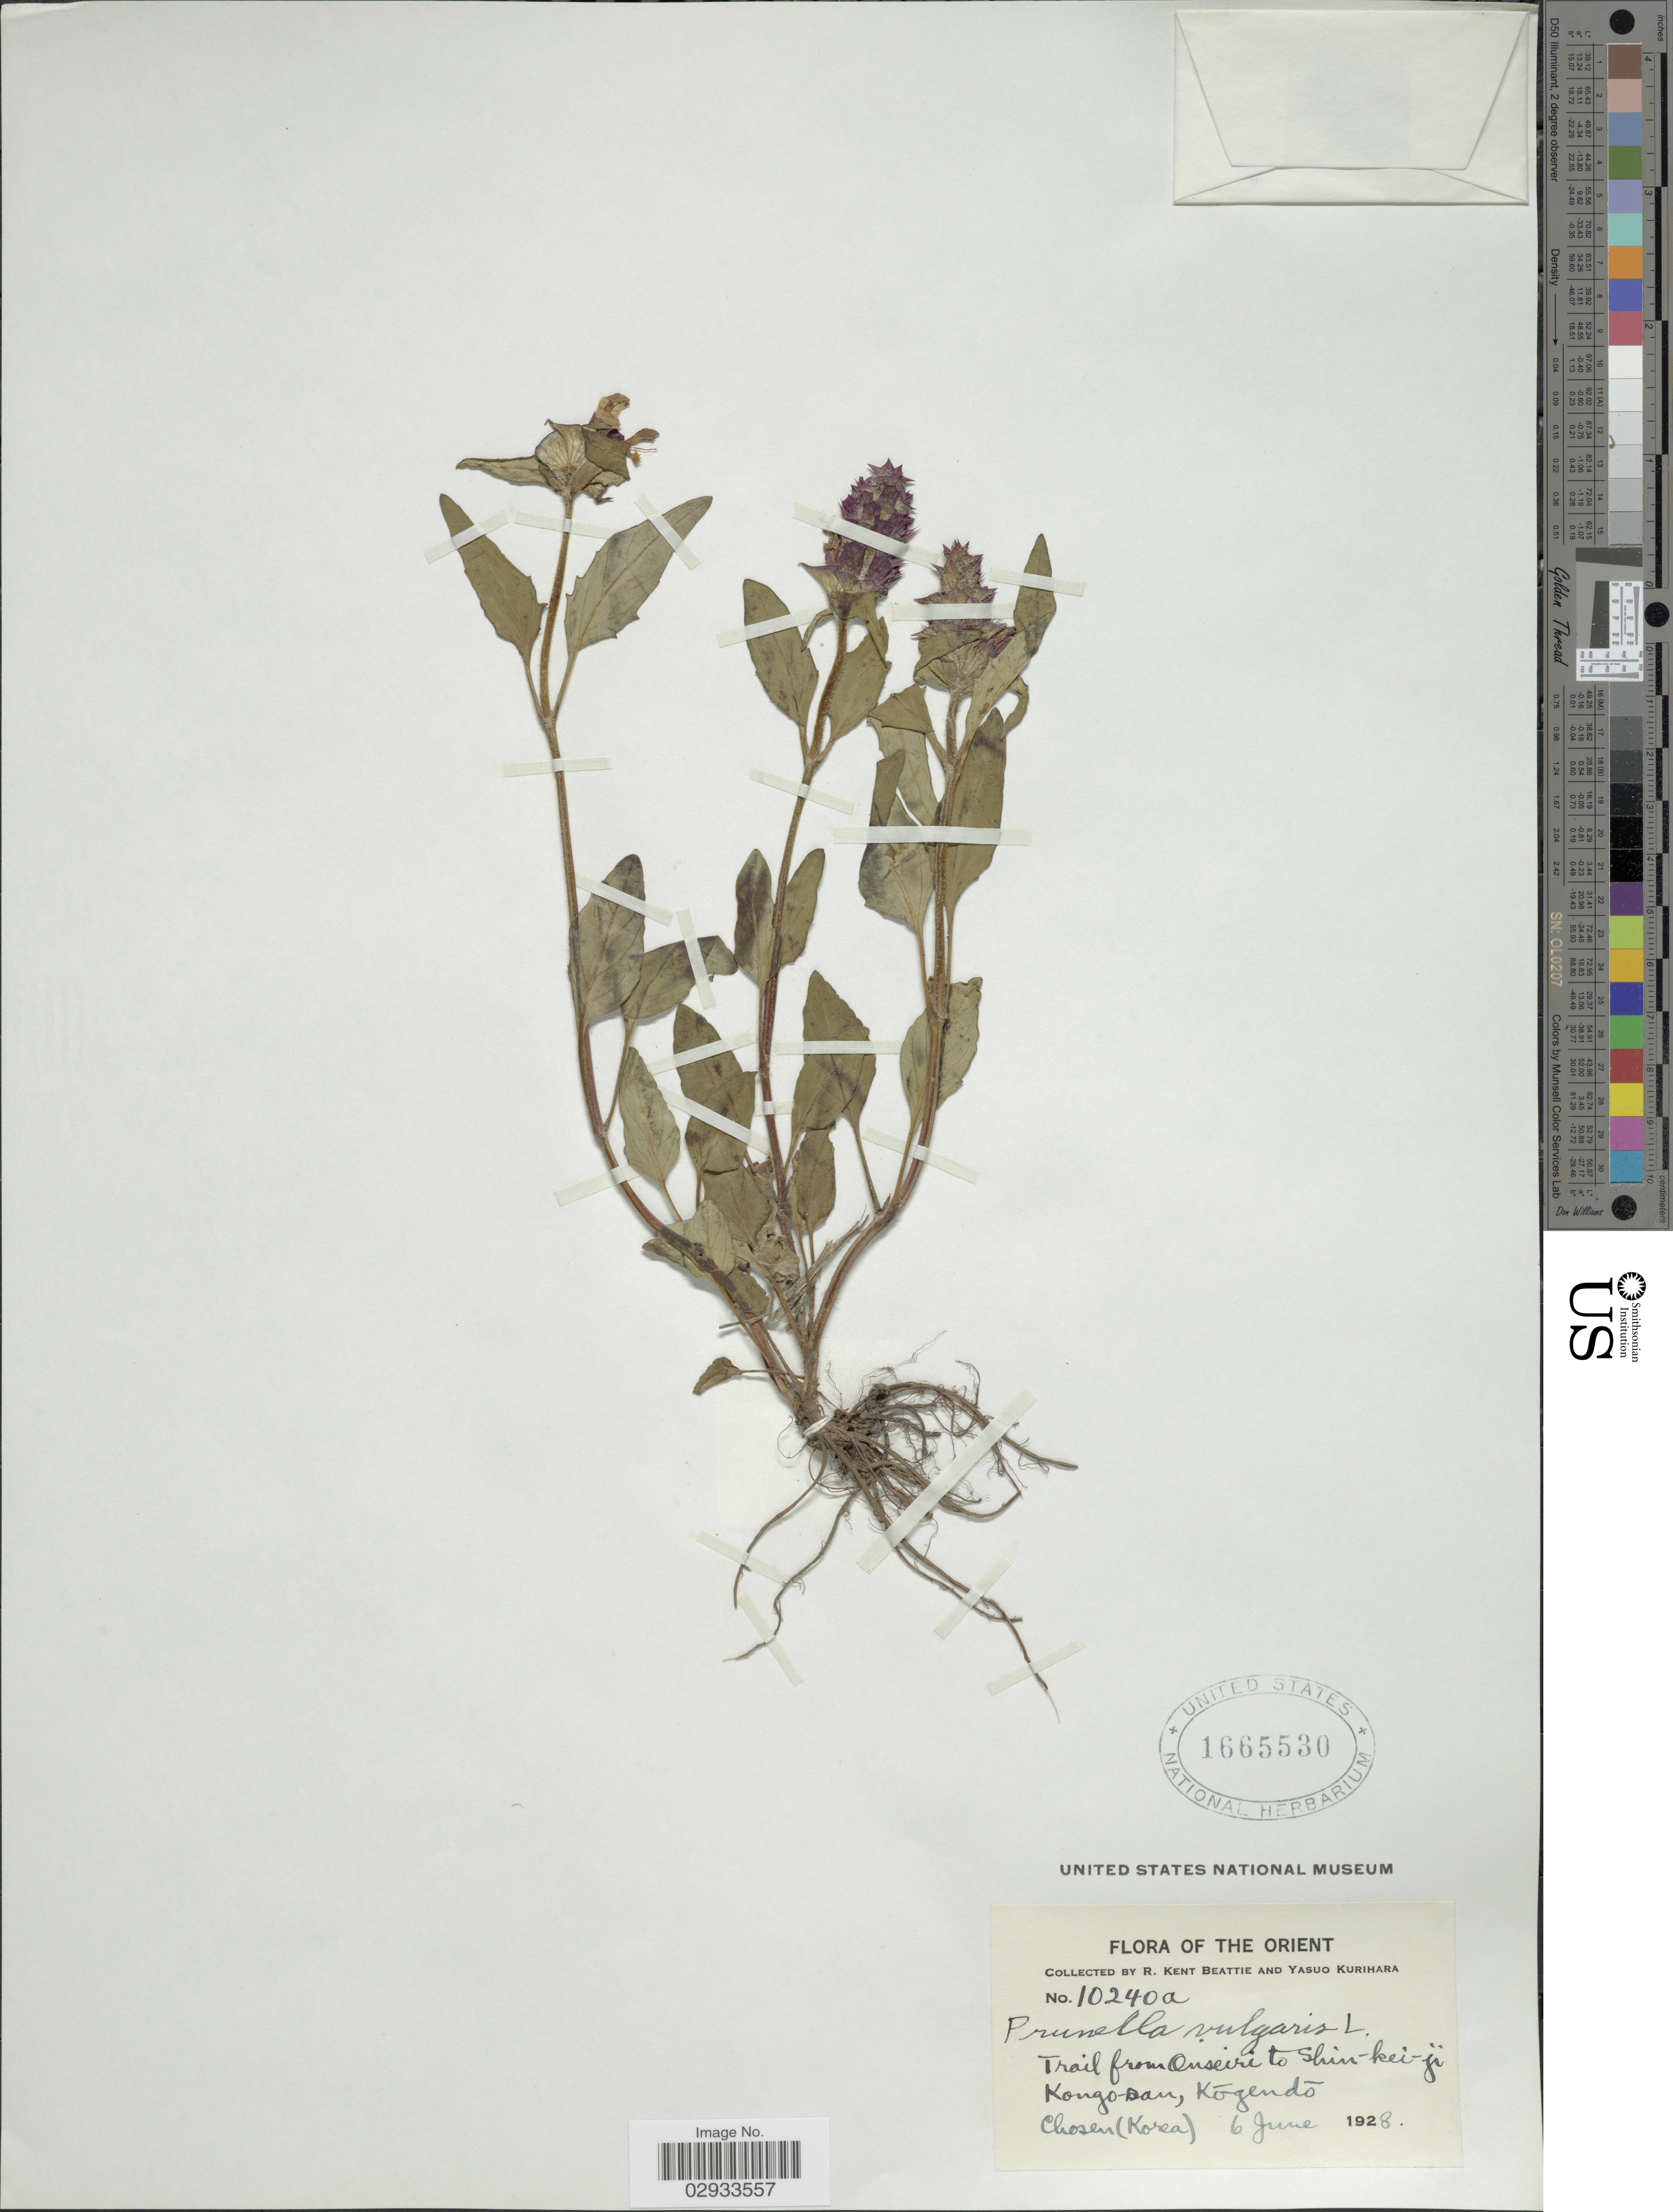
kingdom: Plantae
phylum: Tracheophyta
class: Magnoliopsida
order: Lamiales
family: Lamiaceae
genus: Prunella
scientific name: Prunella vulgaris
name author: L.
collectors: R. K. Beattie & Y. Kurihara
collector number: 10240 a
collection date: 1928-06-06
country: North Korea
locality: The Orient, Trail from Onseiri to Shin-kei-ji, Kongo-san, Kógendó, Chosen (Korea).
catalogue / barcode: US 1665530